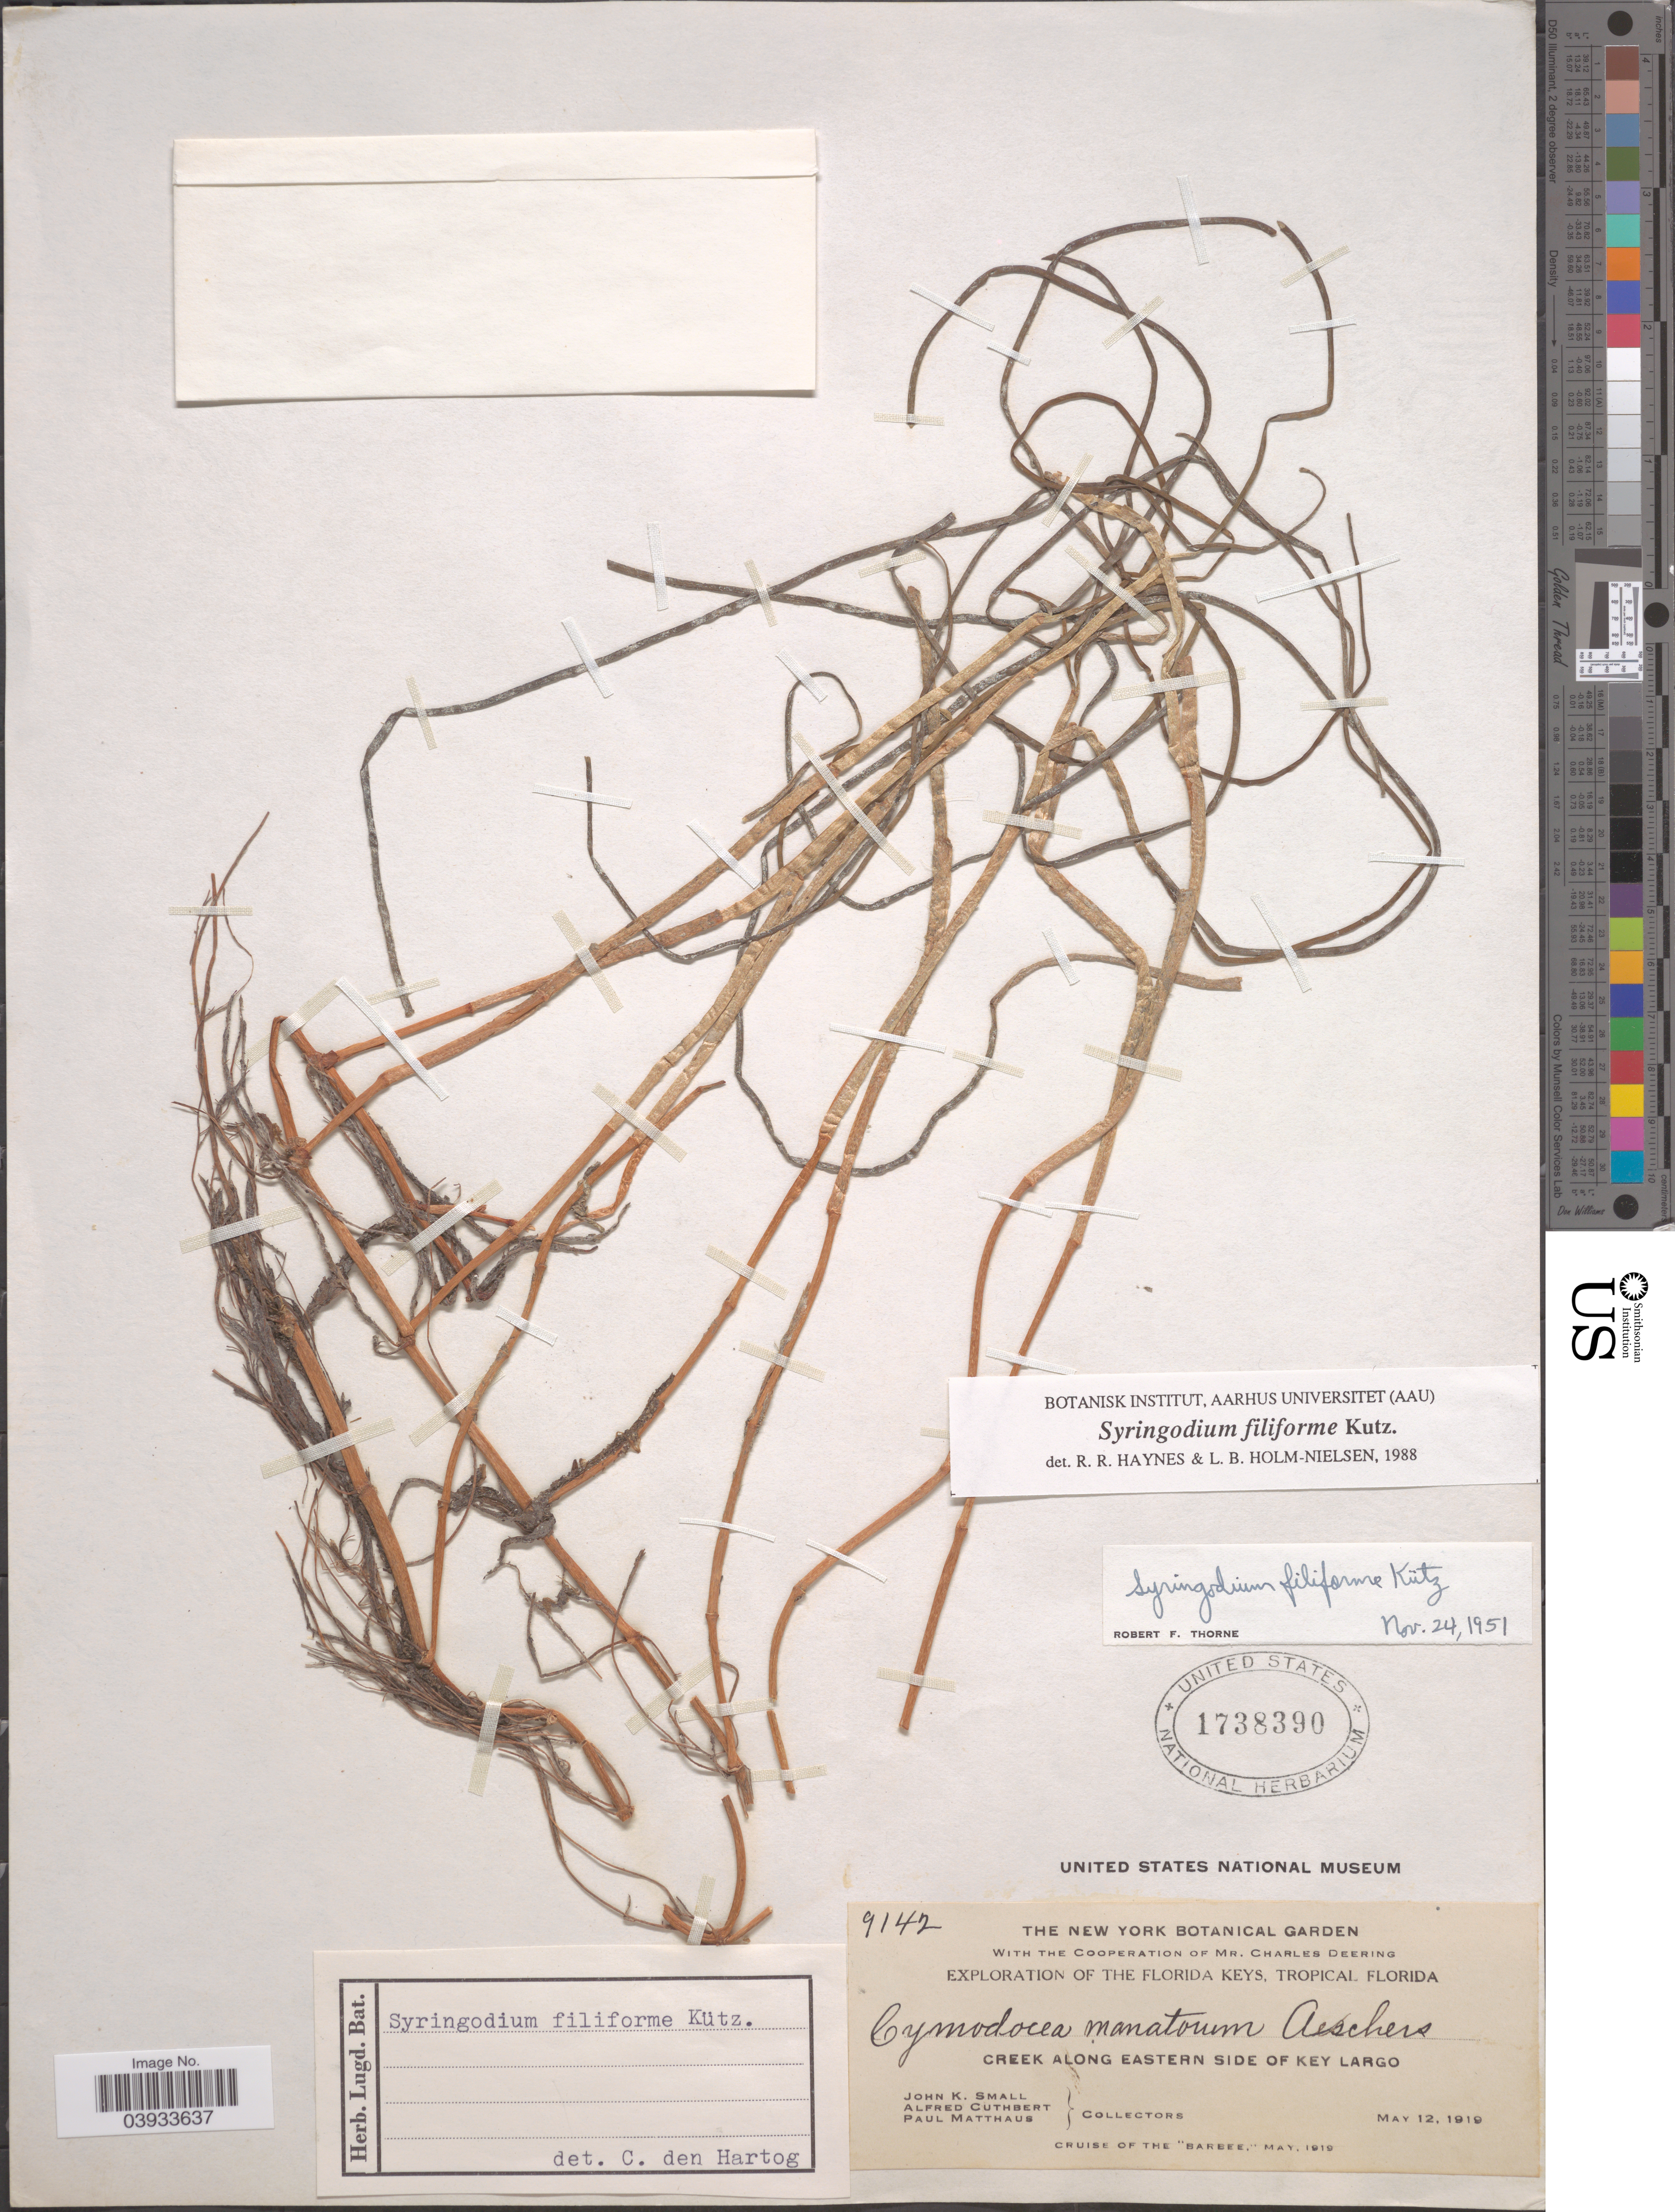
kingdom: Plantae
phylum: Tracheophyta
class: Liliopsida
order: Alismatales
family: Cymodoceaceae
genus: Syringodium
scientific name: Syringodium filiforme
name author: Kütz.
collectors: J. K. Small, A. Cuthbert & P. Matthaus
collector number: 9142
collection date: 1919-05-12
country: United States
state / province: Florida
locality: Florida Keys, Tropical Florida. Creek along eastern side of Key Largo.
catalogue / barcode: US 1738390